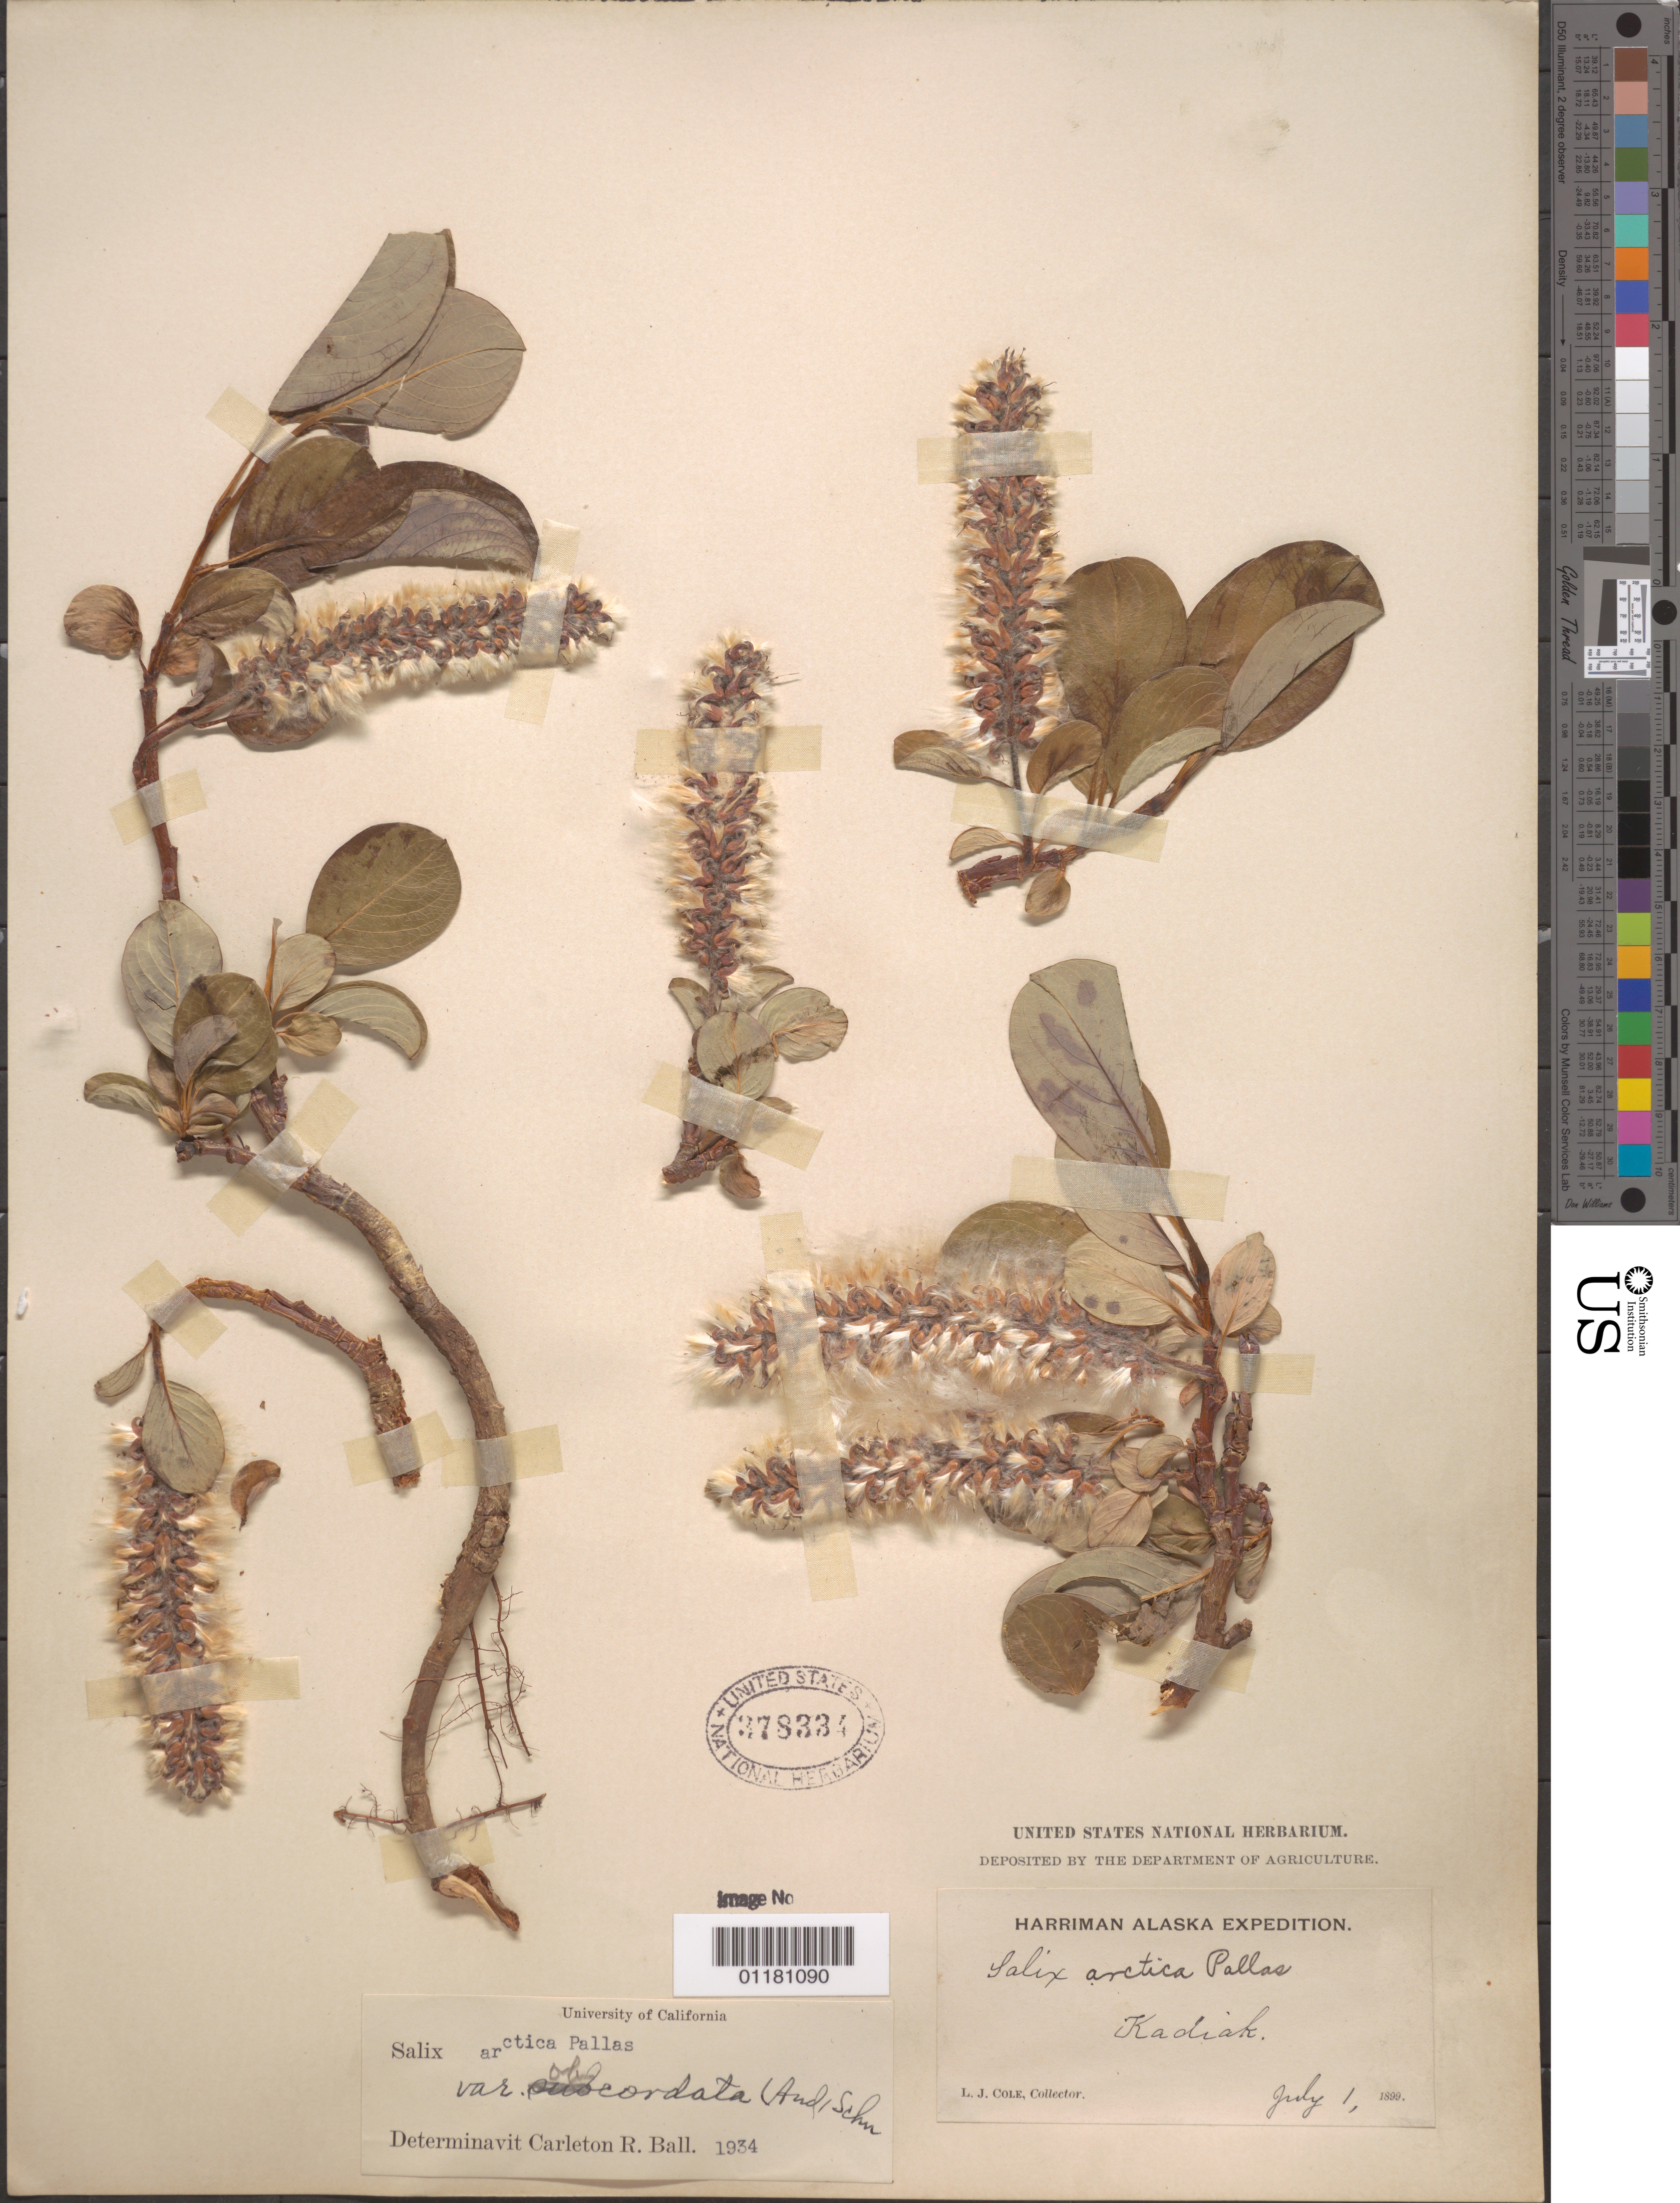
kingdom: Plantae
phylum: Tracheophyta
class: Magnoliopsida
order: Malpighiales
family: Salicaceae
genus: Salix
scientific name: Salix arctica var. obcordata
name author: (Andersson) Rydb.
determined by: Ball, C. R.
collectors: L. Cole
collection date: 1899-07-01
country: United States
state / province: Alaska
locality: Kadiak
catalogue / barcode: US 378334